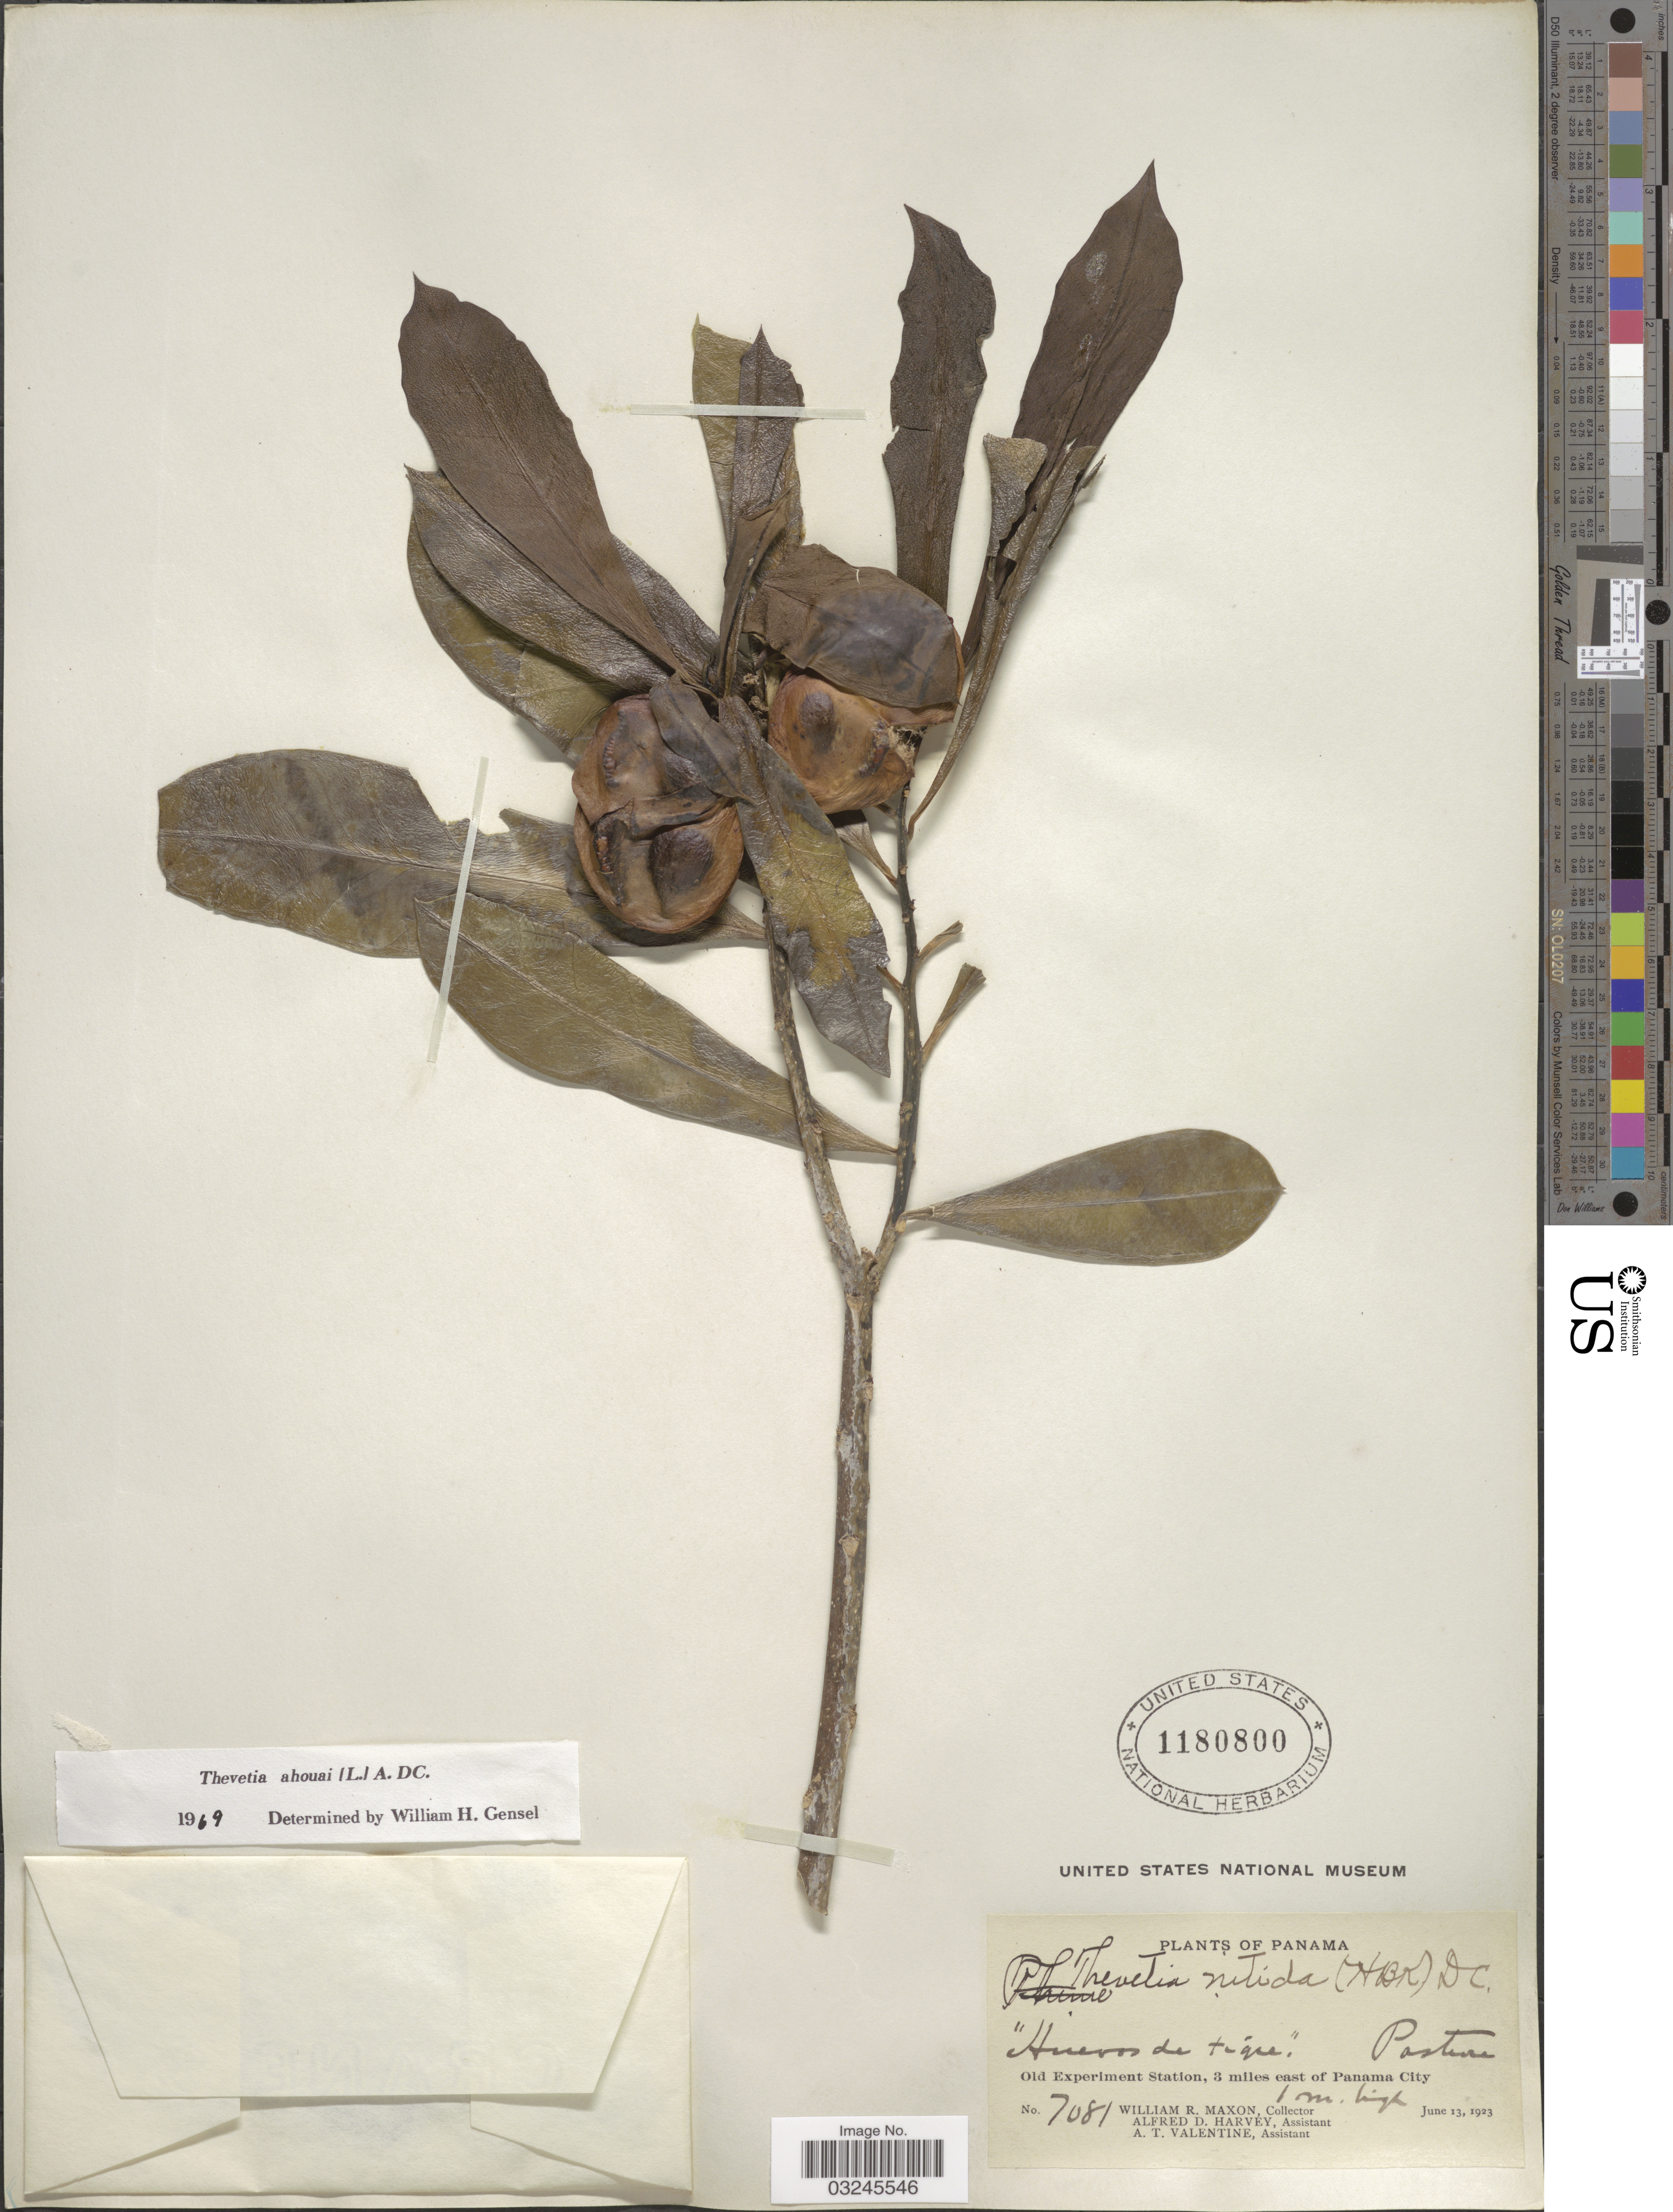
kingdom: Plantae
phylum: Tracheophyta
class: Magnoliopsida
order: Gentianales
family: Apocynaceae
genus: Thevetia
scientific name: Thevetia ahouai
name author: (L.) A. DC.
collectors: W. R. Maxon, A. D. Harvey & A. Valentine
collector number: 7081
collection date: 1923-06-13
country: Panama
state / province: Panamá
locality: Old Experiment Station, 3 miles east of Panama City.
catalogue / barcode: US 1180800